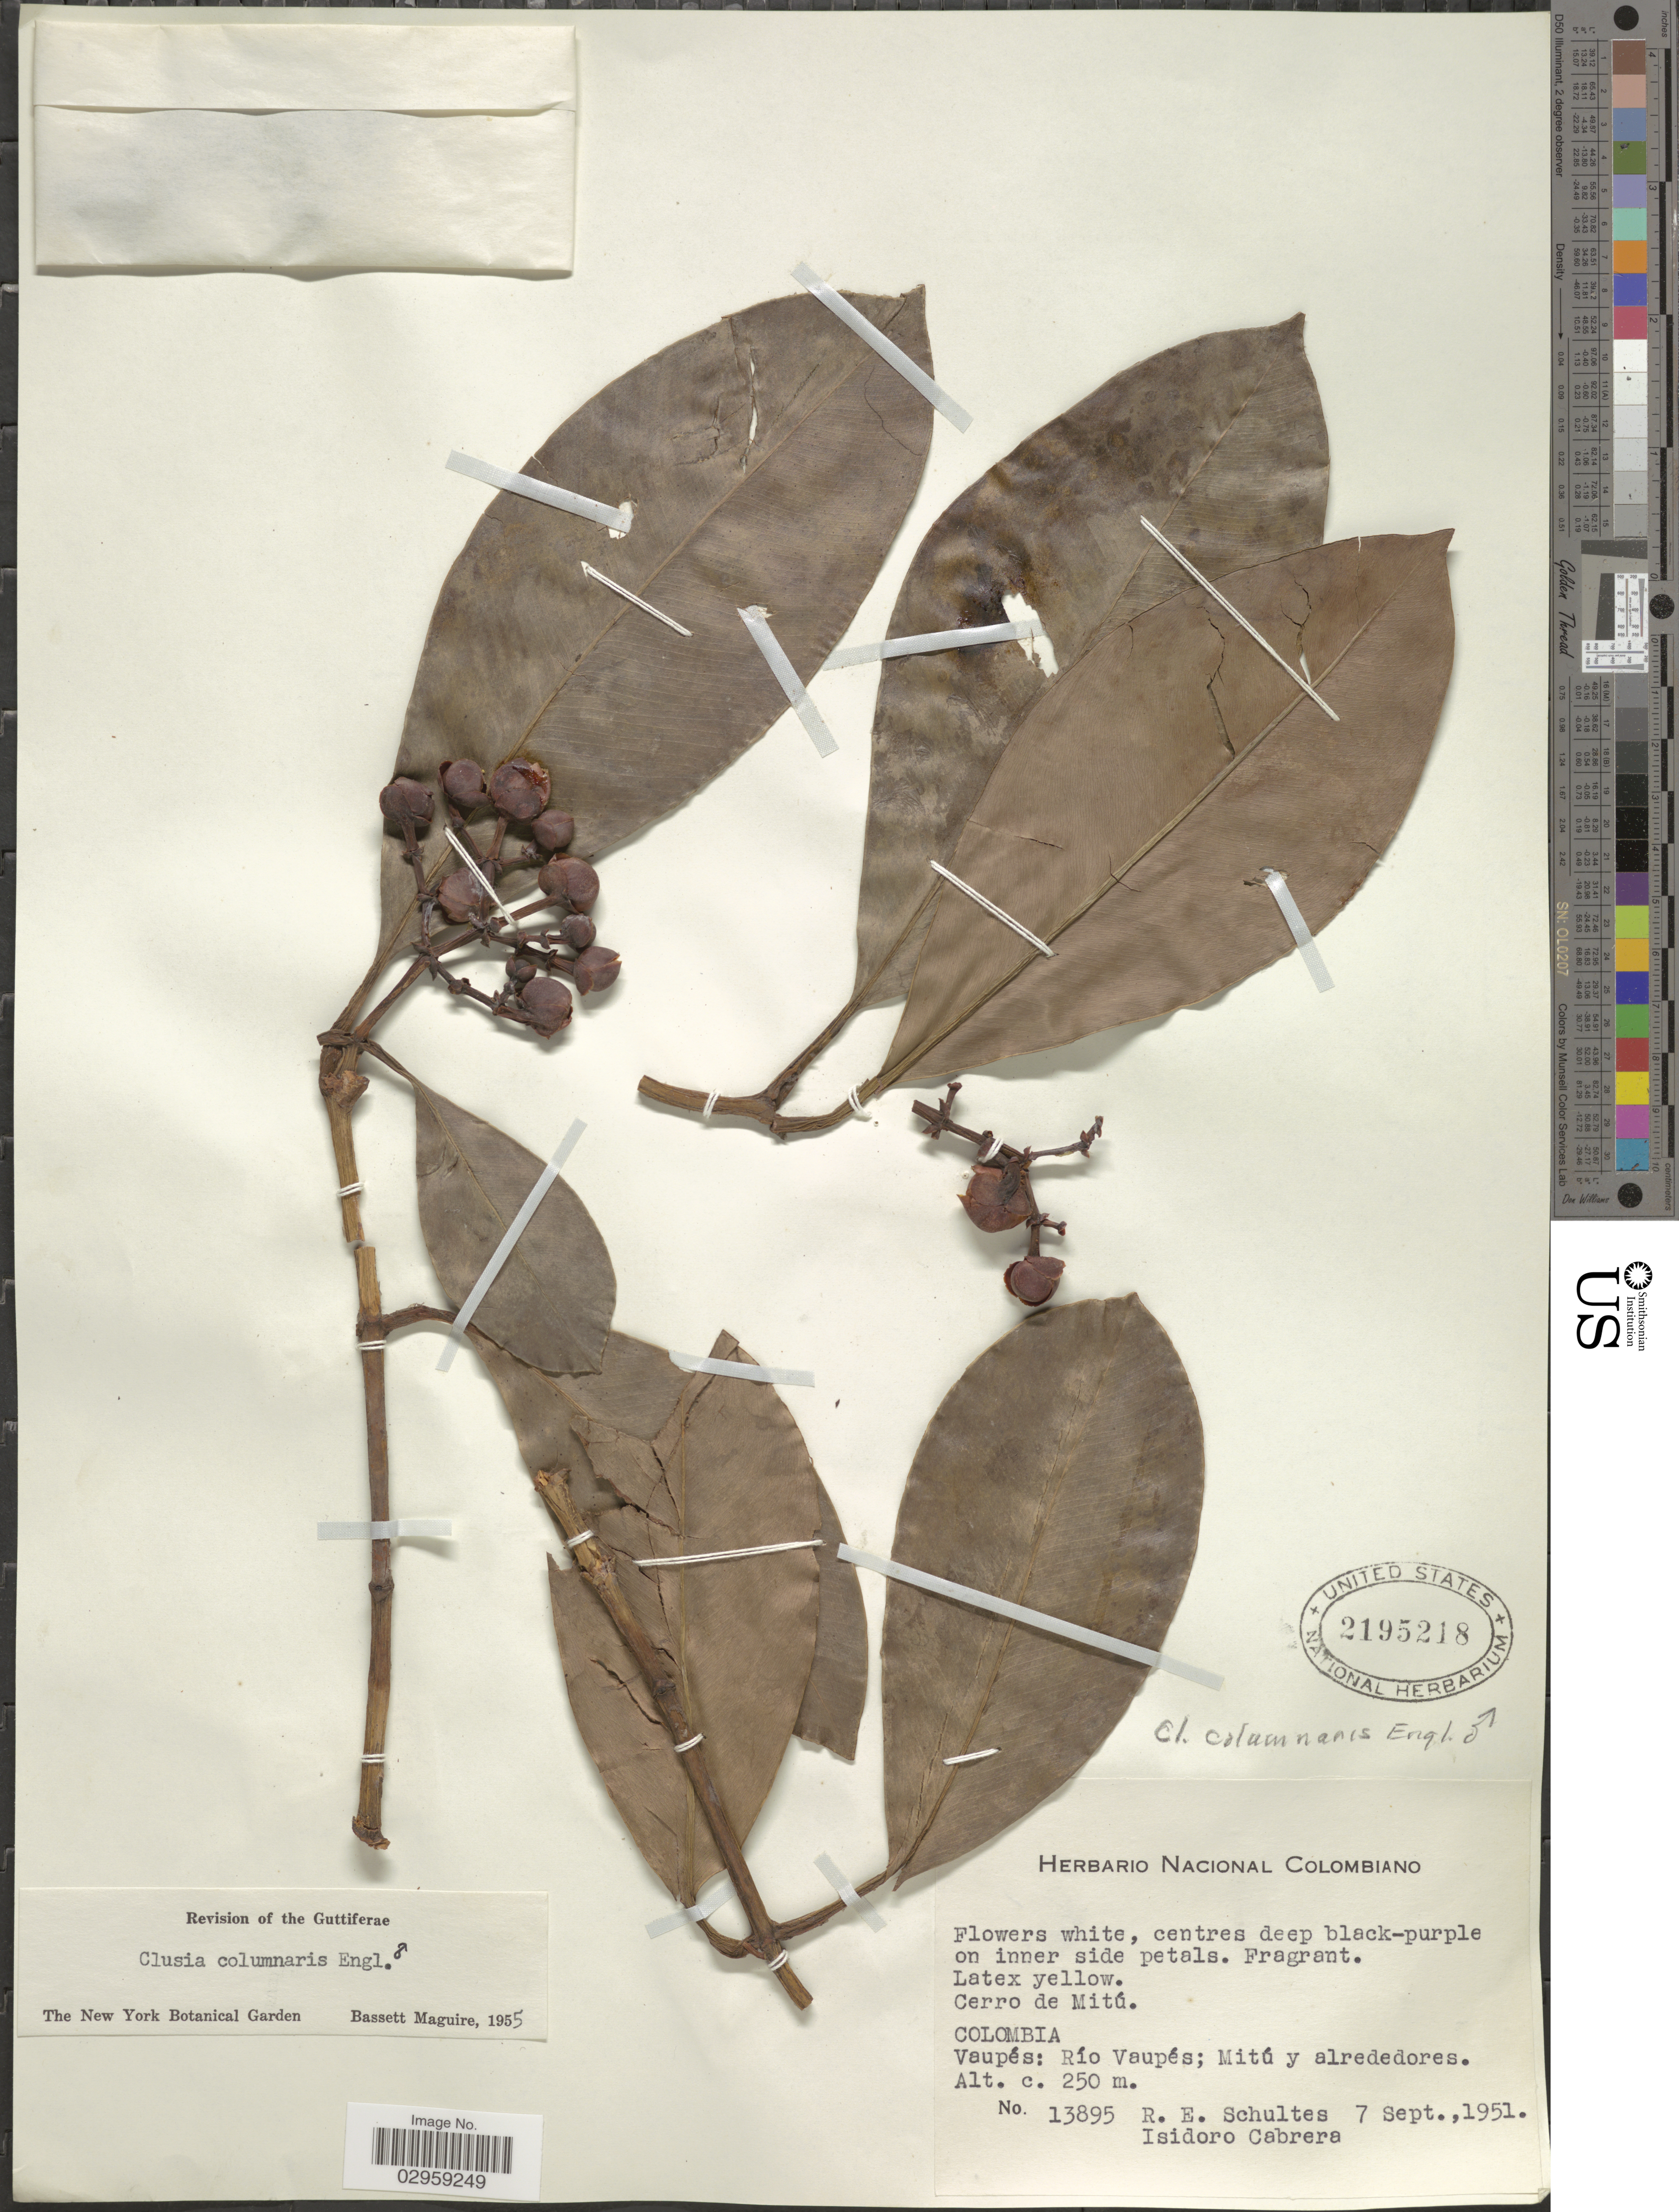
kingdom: Plantae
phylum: Tracheophyta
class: Magnoliopsida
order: Malpighiales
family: Clusiaceae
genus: Clusia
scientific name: Clusia columnaris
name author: Engl.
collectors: R. E. Schultes & I. Cabrera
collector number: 13895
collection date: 1951-09-07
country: Colombia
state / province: Vaupés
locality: Cerro de Mitú. Río Vaupés; Mitú y alrededores.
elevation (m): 250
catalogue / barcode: US 2195218